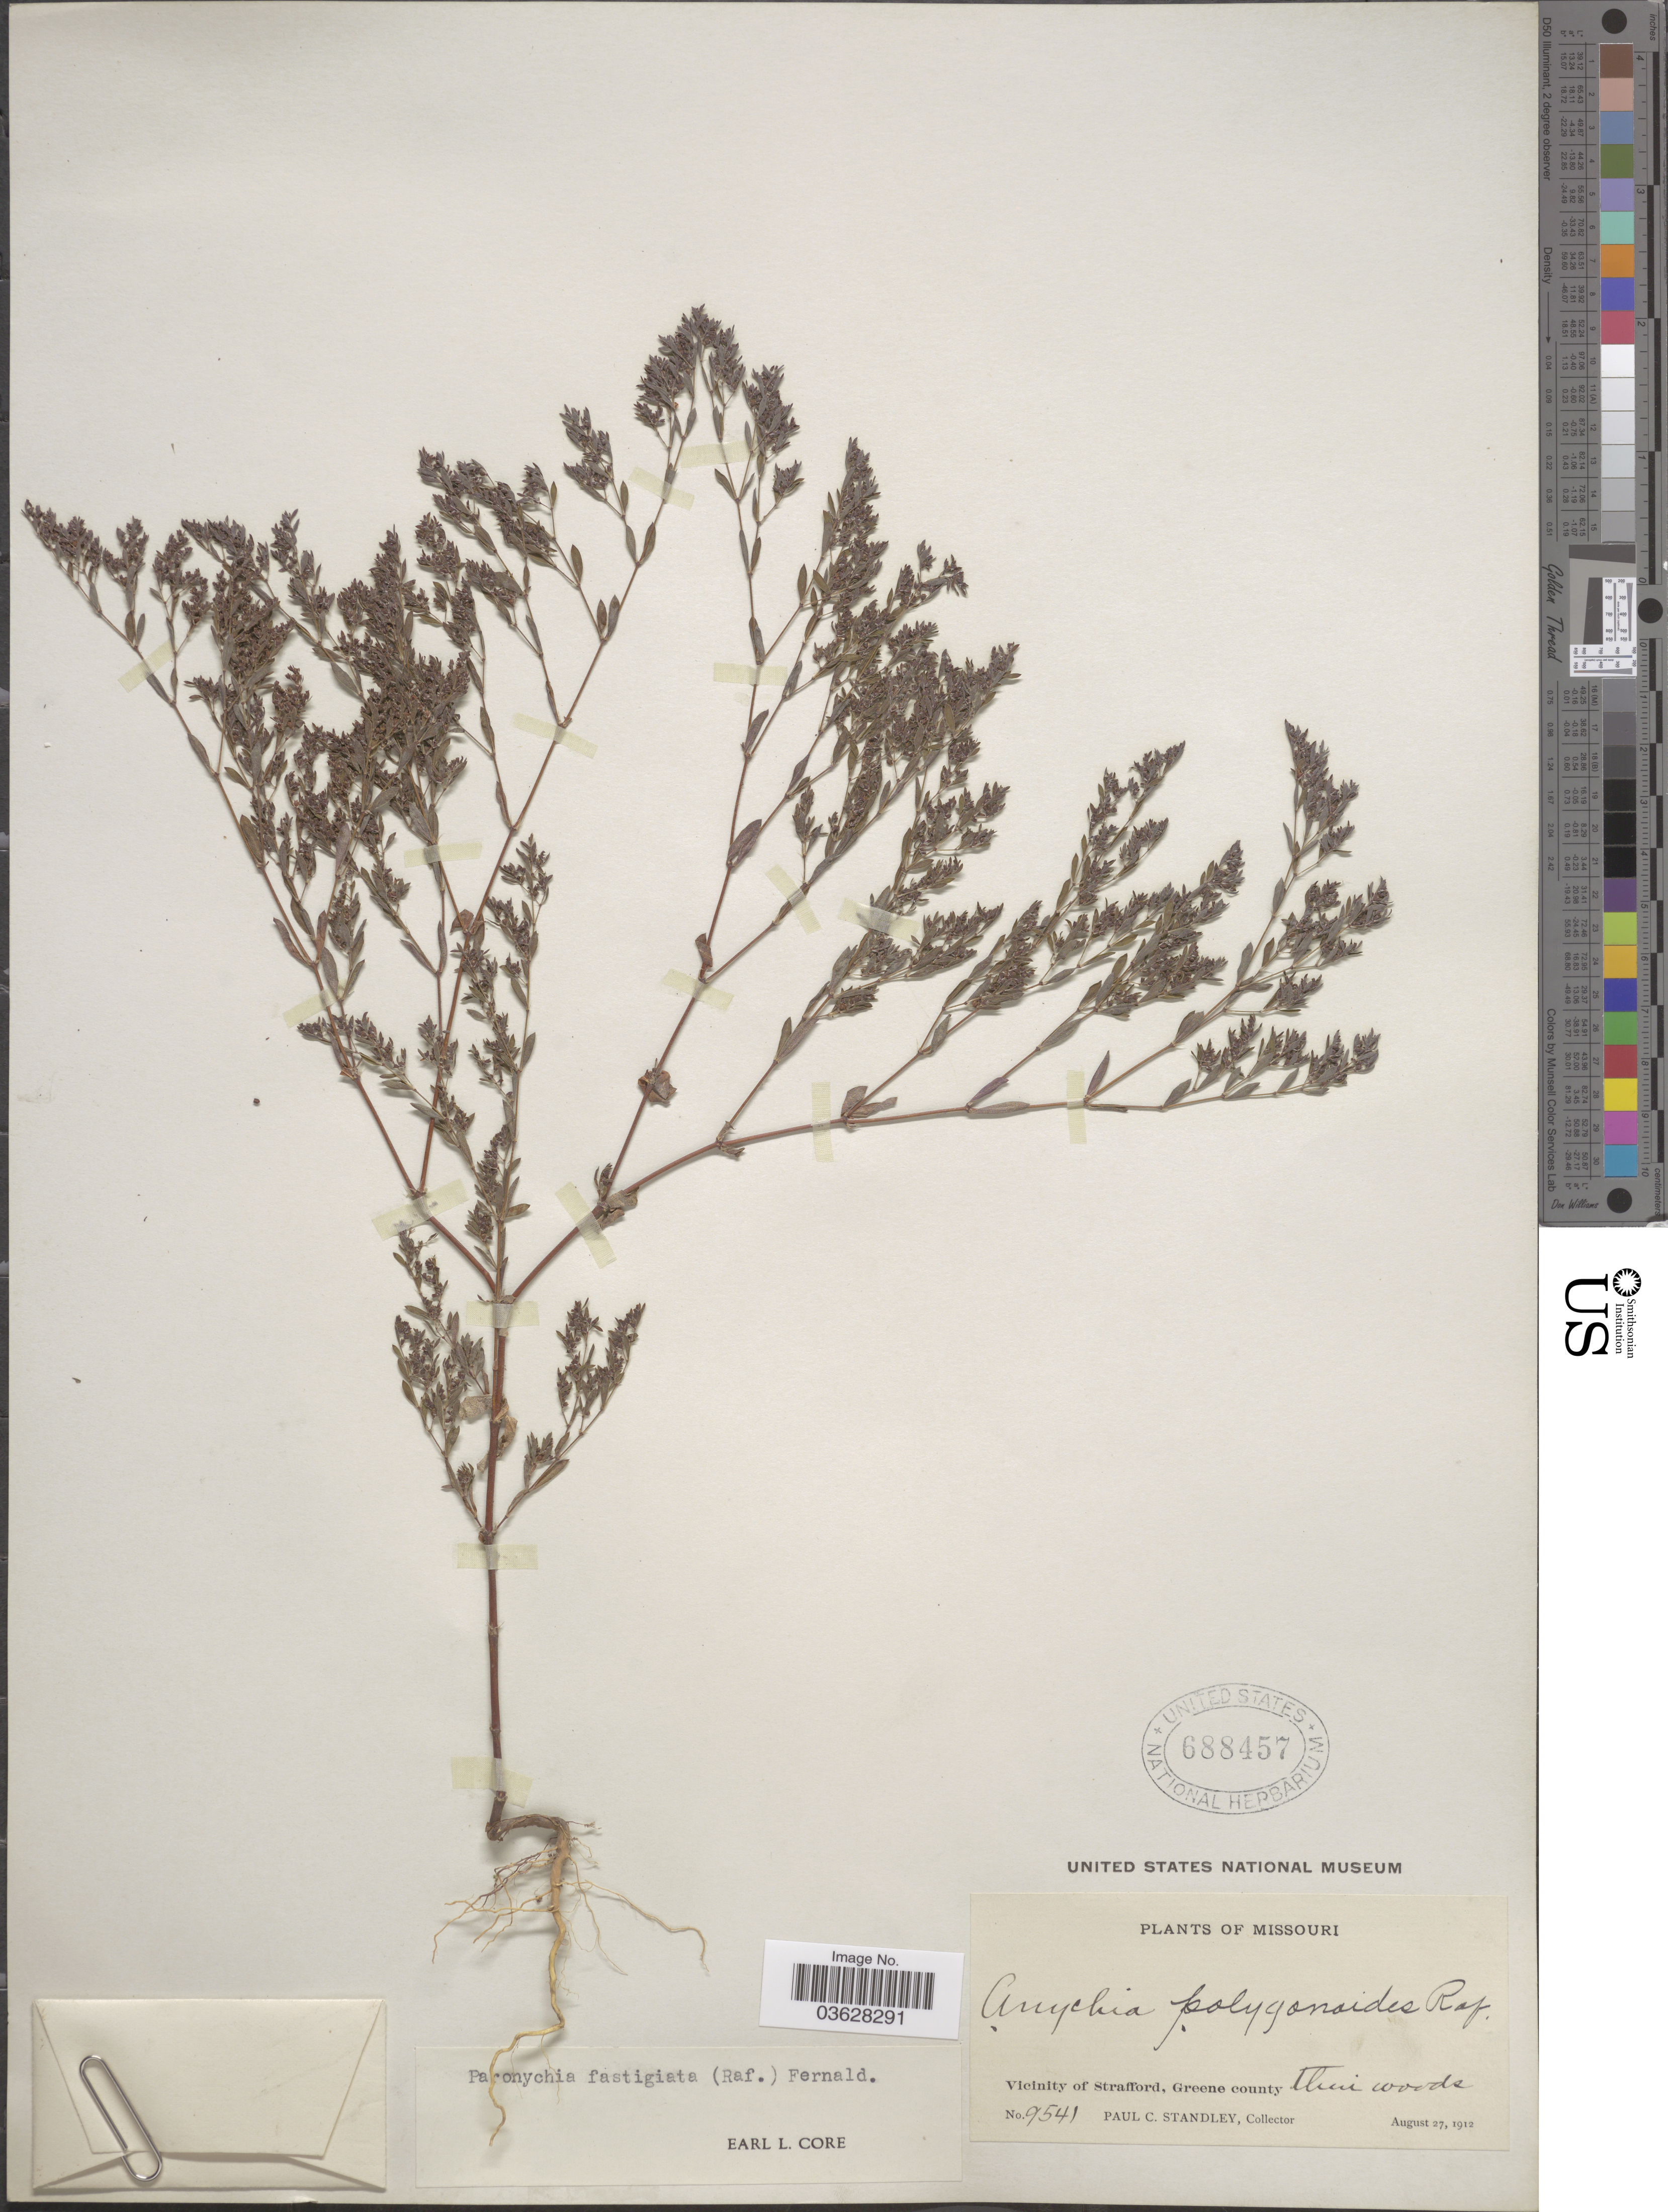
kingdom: Plantae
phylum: Tracheophyta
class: Magnoliopsida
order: Caryophyllales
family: Caryophyllaceae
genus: Paronychia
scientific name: Paronychia fastigiata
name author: (Raf.) Fernald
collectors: P. C. Standley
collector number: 9541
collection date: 1912-08-27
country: United States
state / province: Missouri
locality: Vicinity of Strafford, Greene county.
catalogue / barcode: US 688457